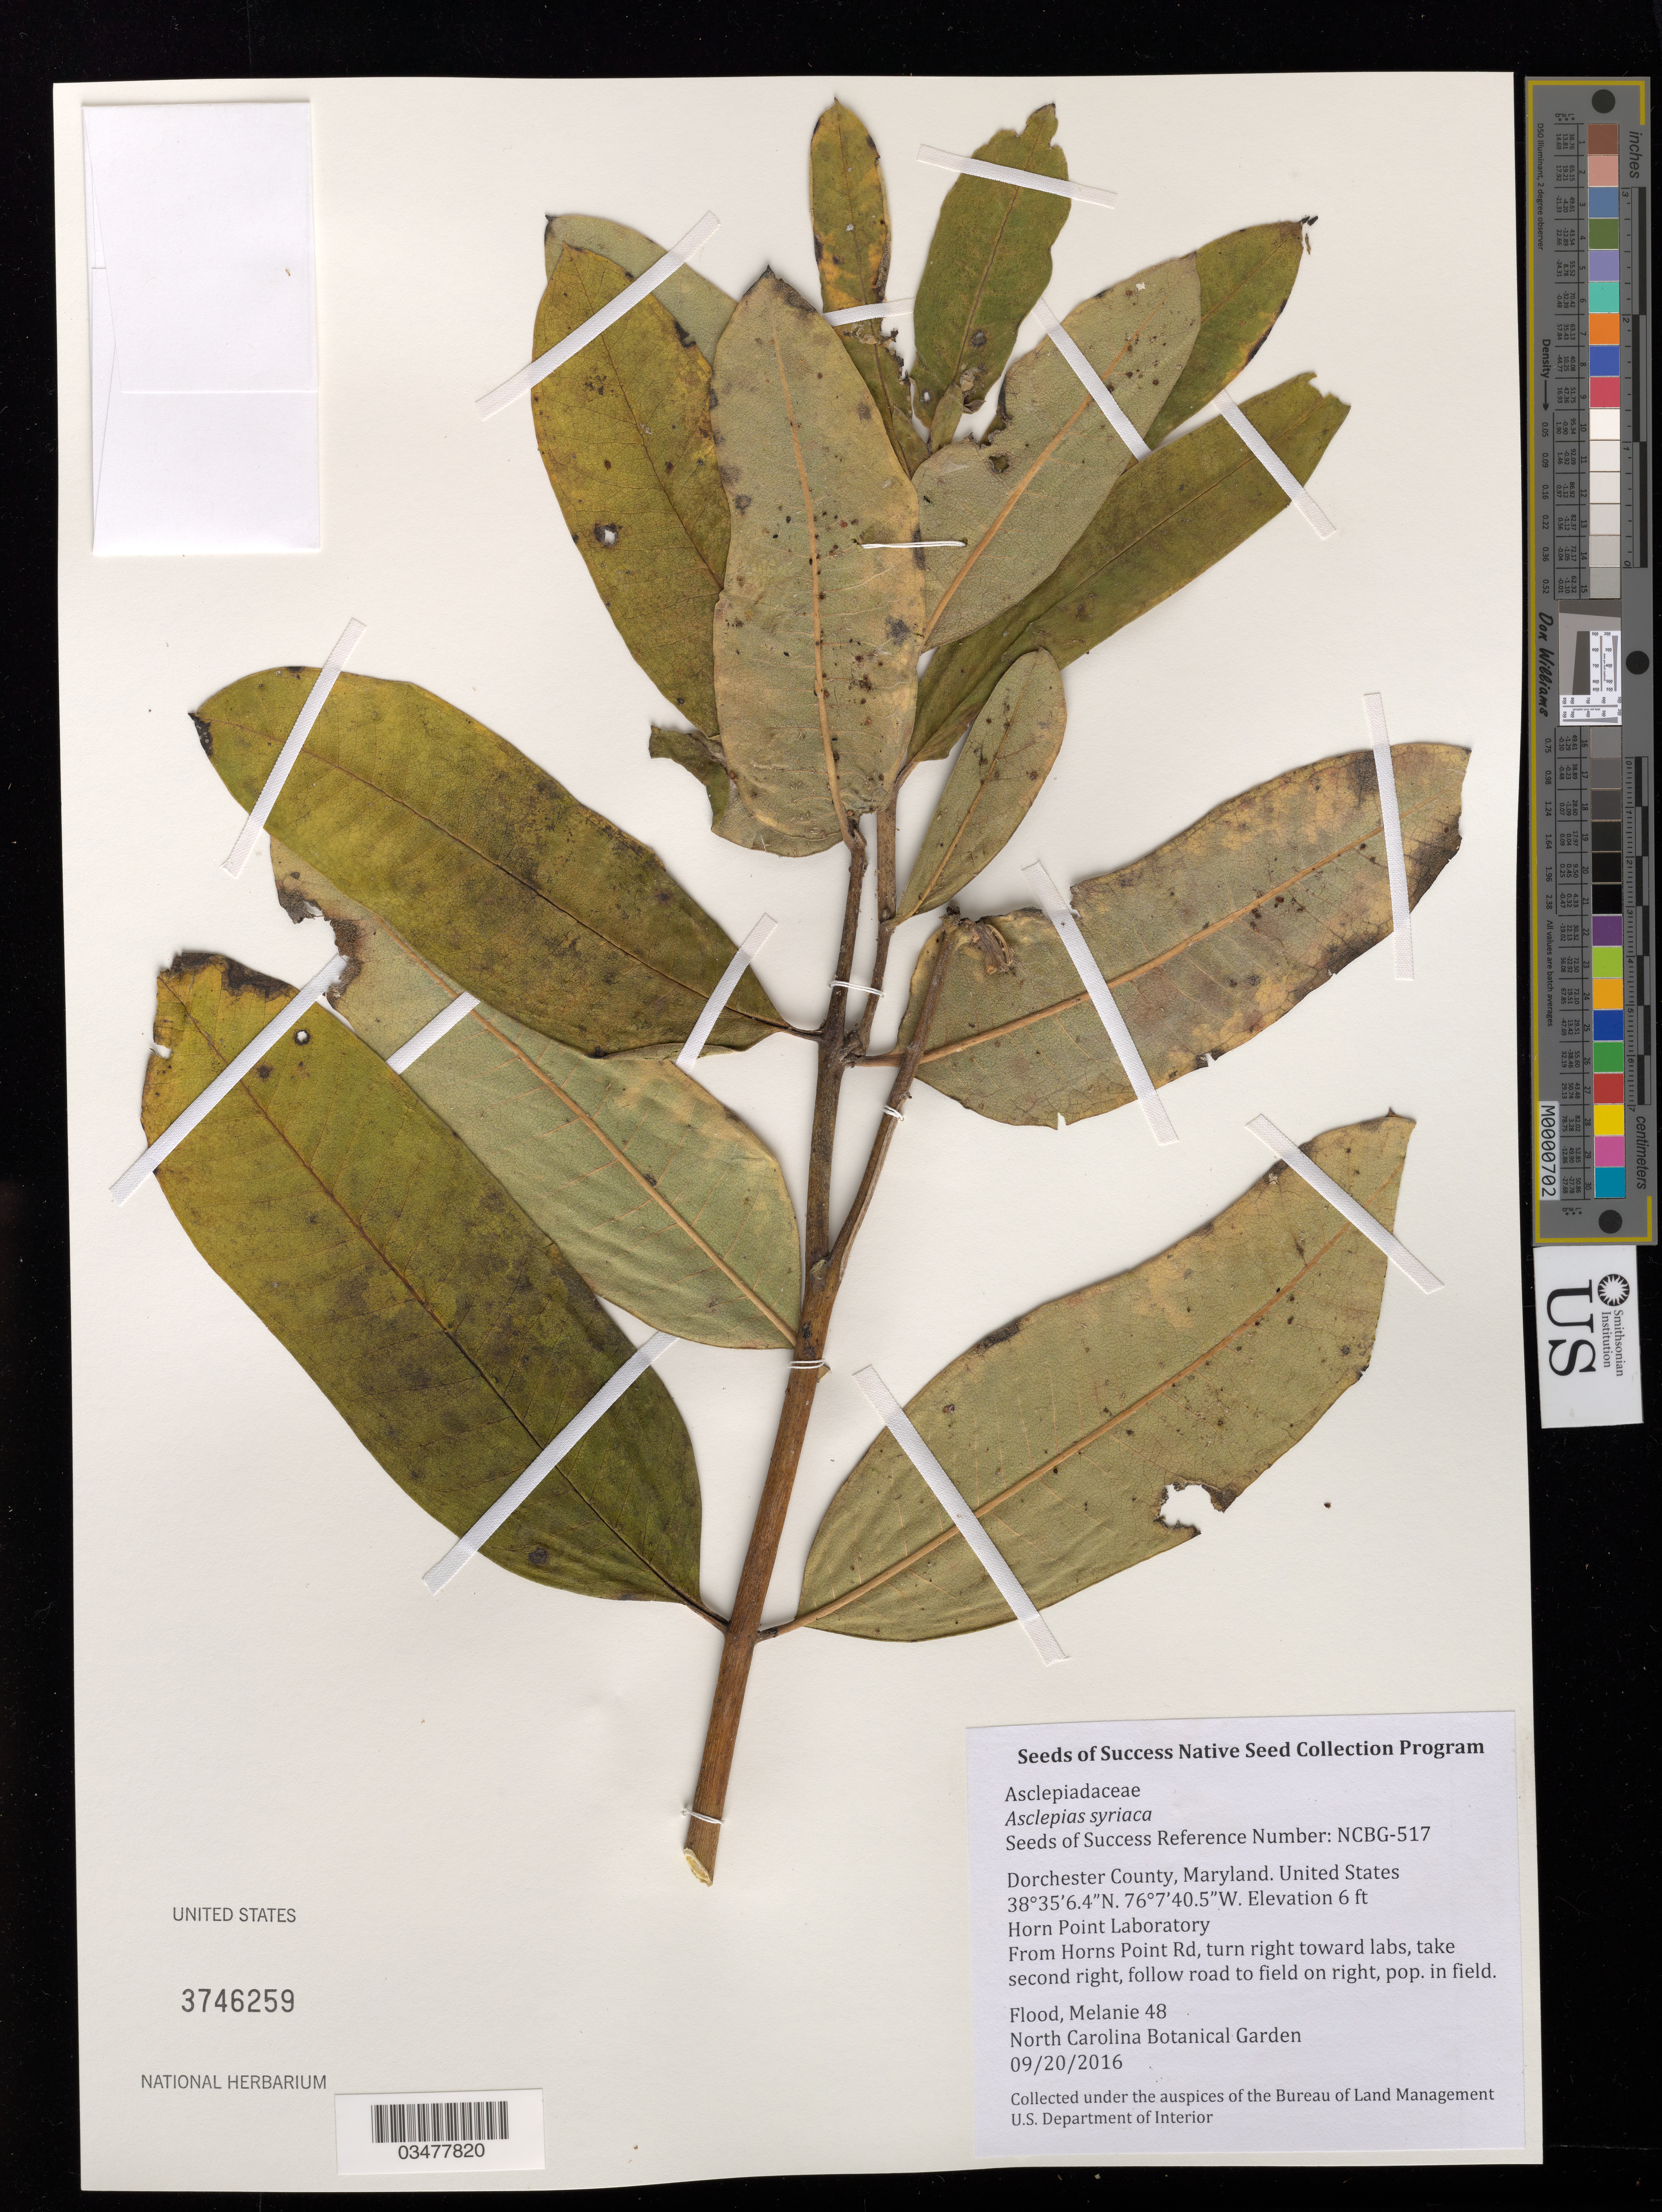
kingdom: Plantae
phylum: Tracheophyta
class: Magnoliopsida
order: Gentianales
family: Apocynaceae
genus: Asclepias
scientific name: Asclepias syriaca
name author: L.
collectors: M. Flood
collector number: NCBG-517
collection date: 2016-09-20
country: United States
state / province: Maryland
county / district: Dorchester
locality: Horn's Point Laboratory, Morris Ln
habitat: Grassland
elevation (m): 2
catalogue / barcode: US 3746259